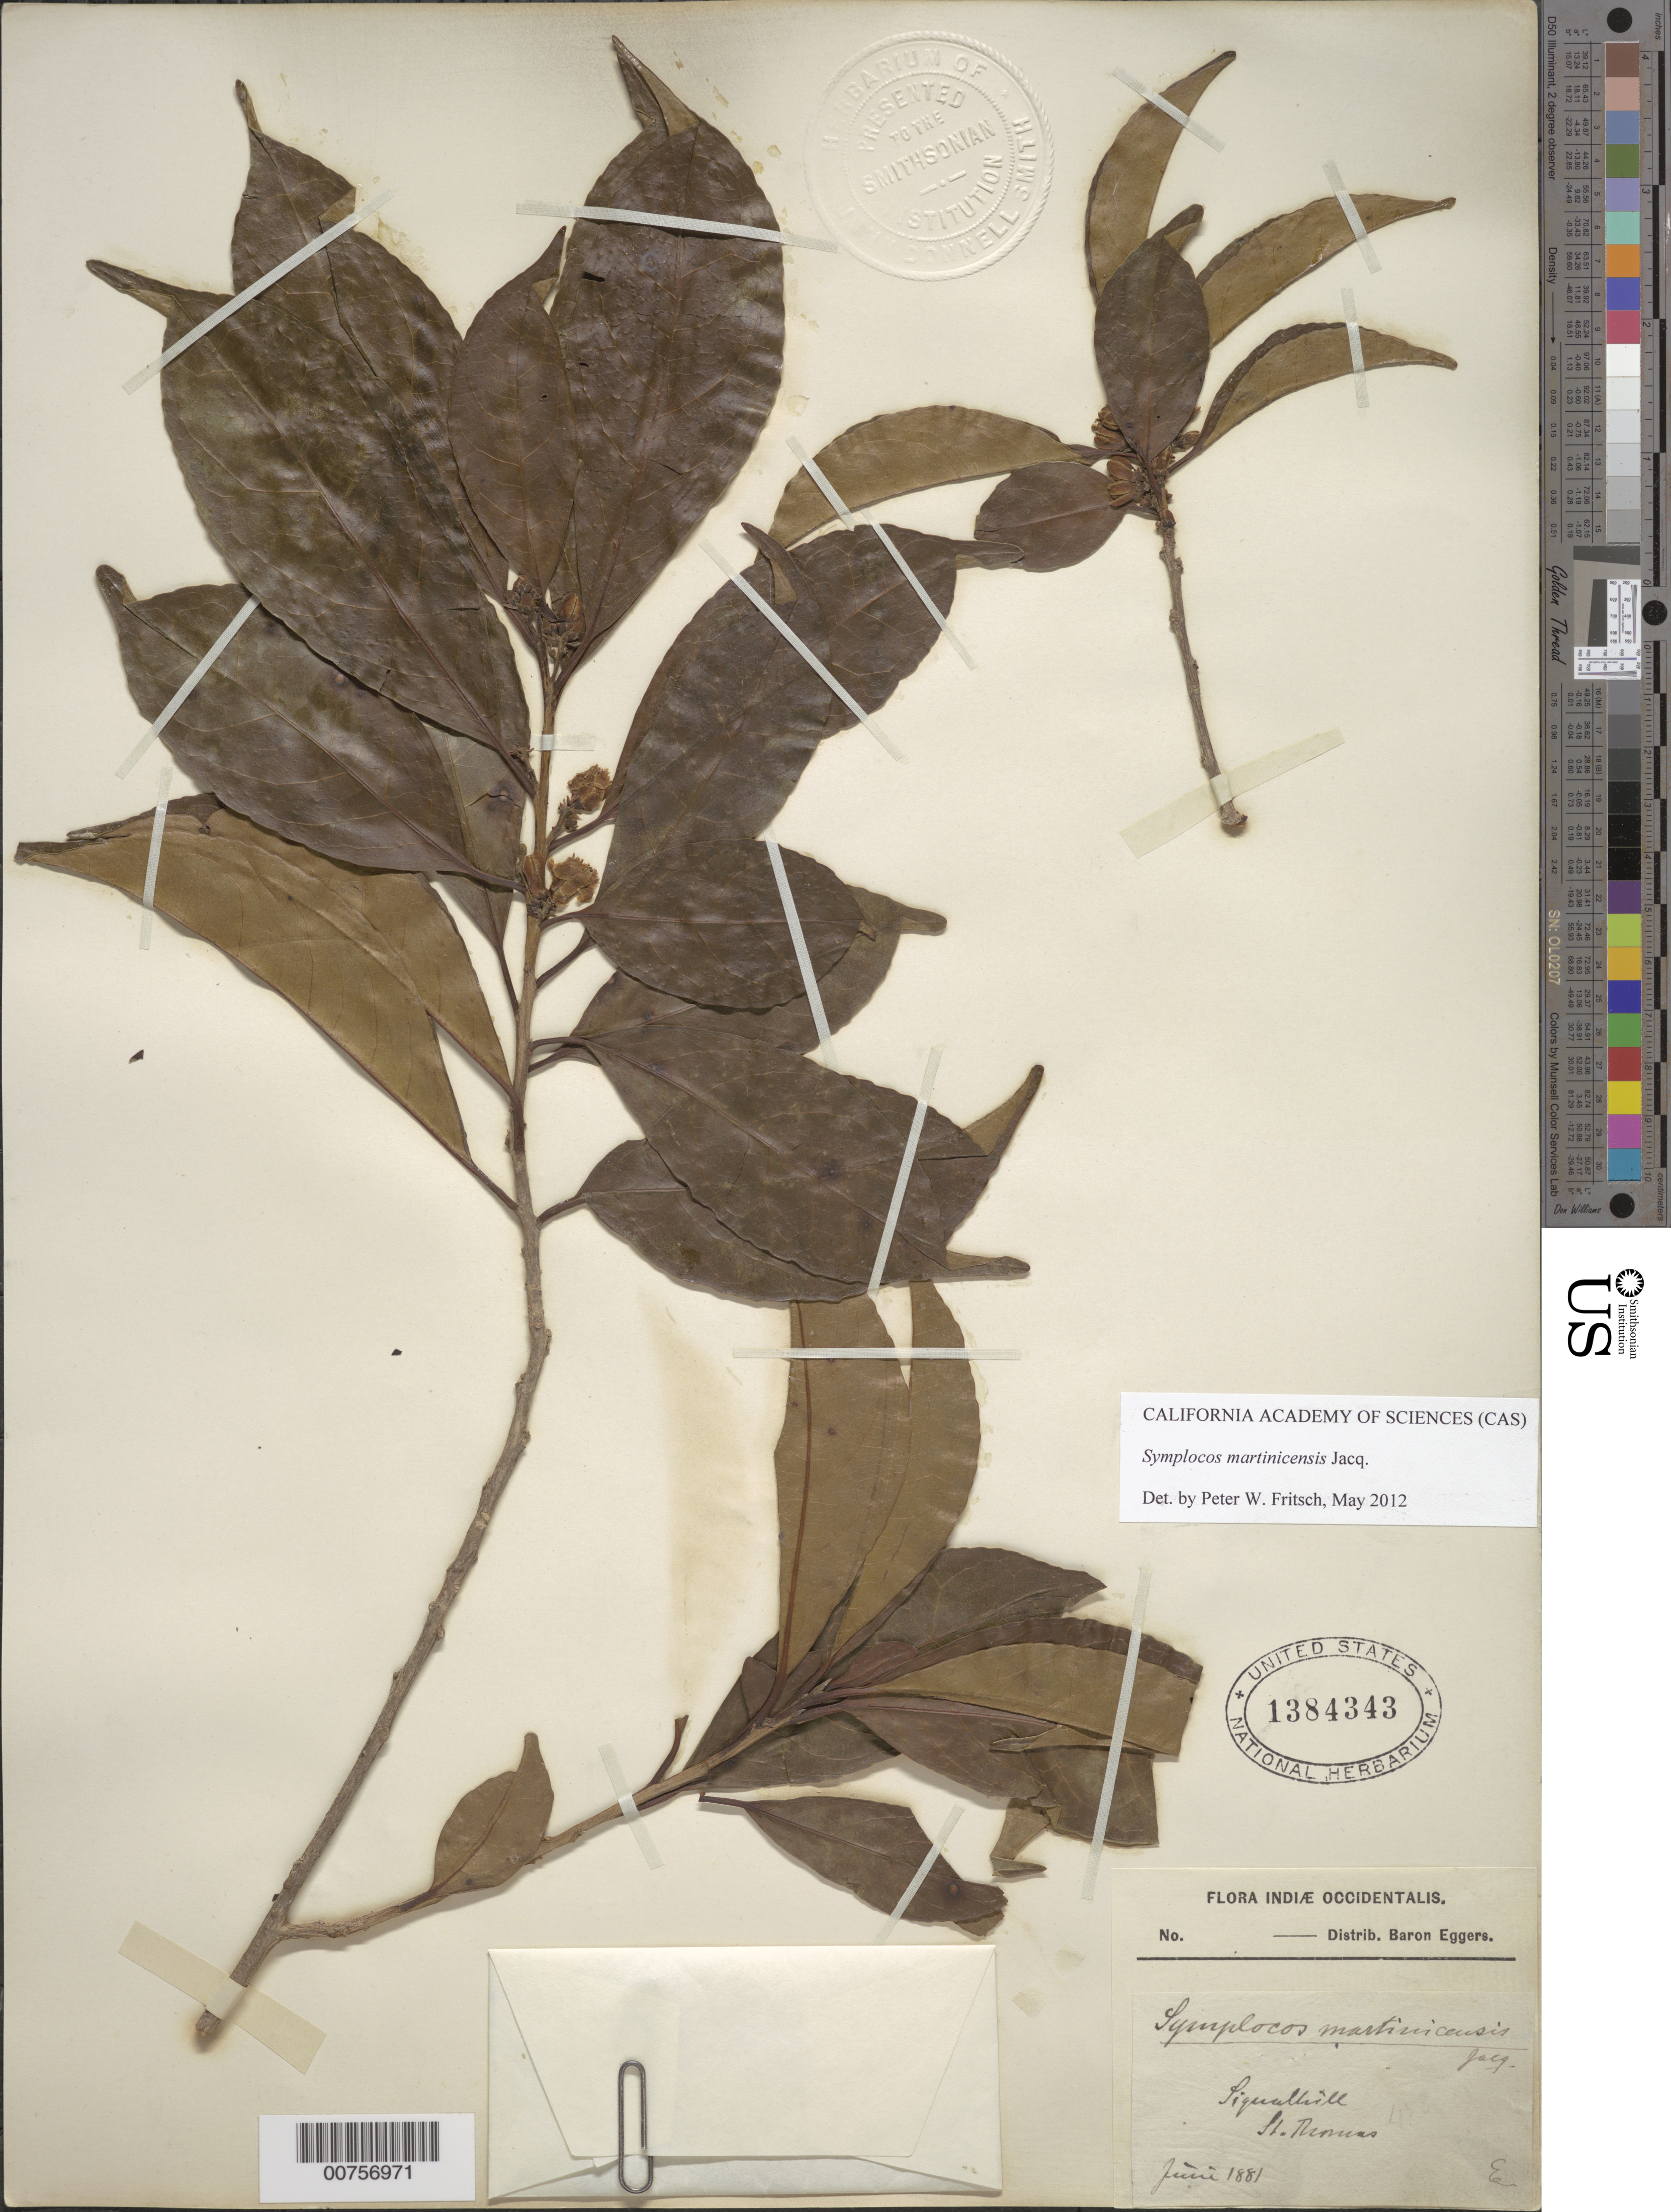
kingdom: Plantae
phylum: Tracheophyta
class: Magnoliopsida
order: Ericales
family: Symplocaceae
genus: Symplocos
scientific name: Symplocos martinicensis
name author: Jacq.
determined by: Fritsch, Peter W.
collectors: H. F. A. von Eggers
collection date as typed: Jun 1881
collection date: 1881-06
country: U.S. Virgin Islands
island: St. Thomas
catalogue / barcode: US 1384343